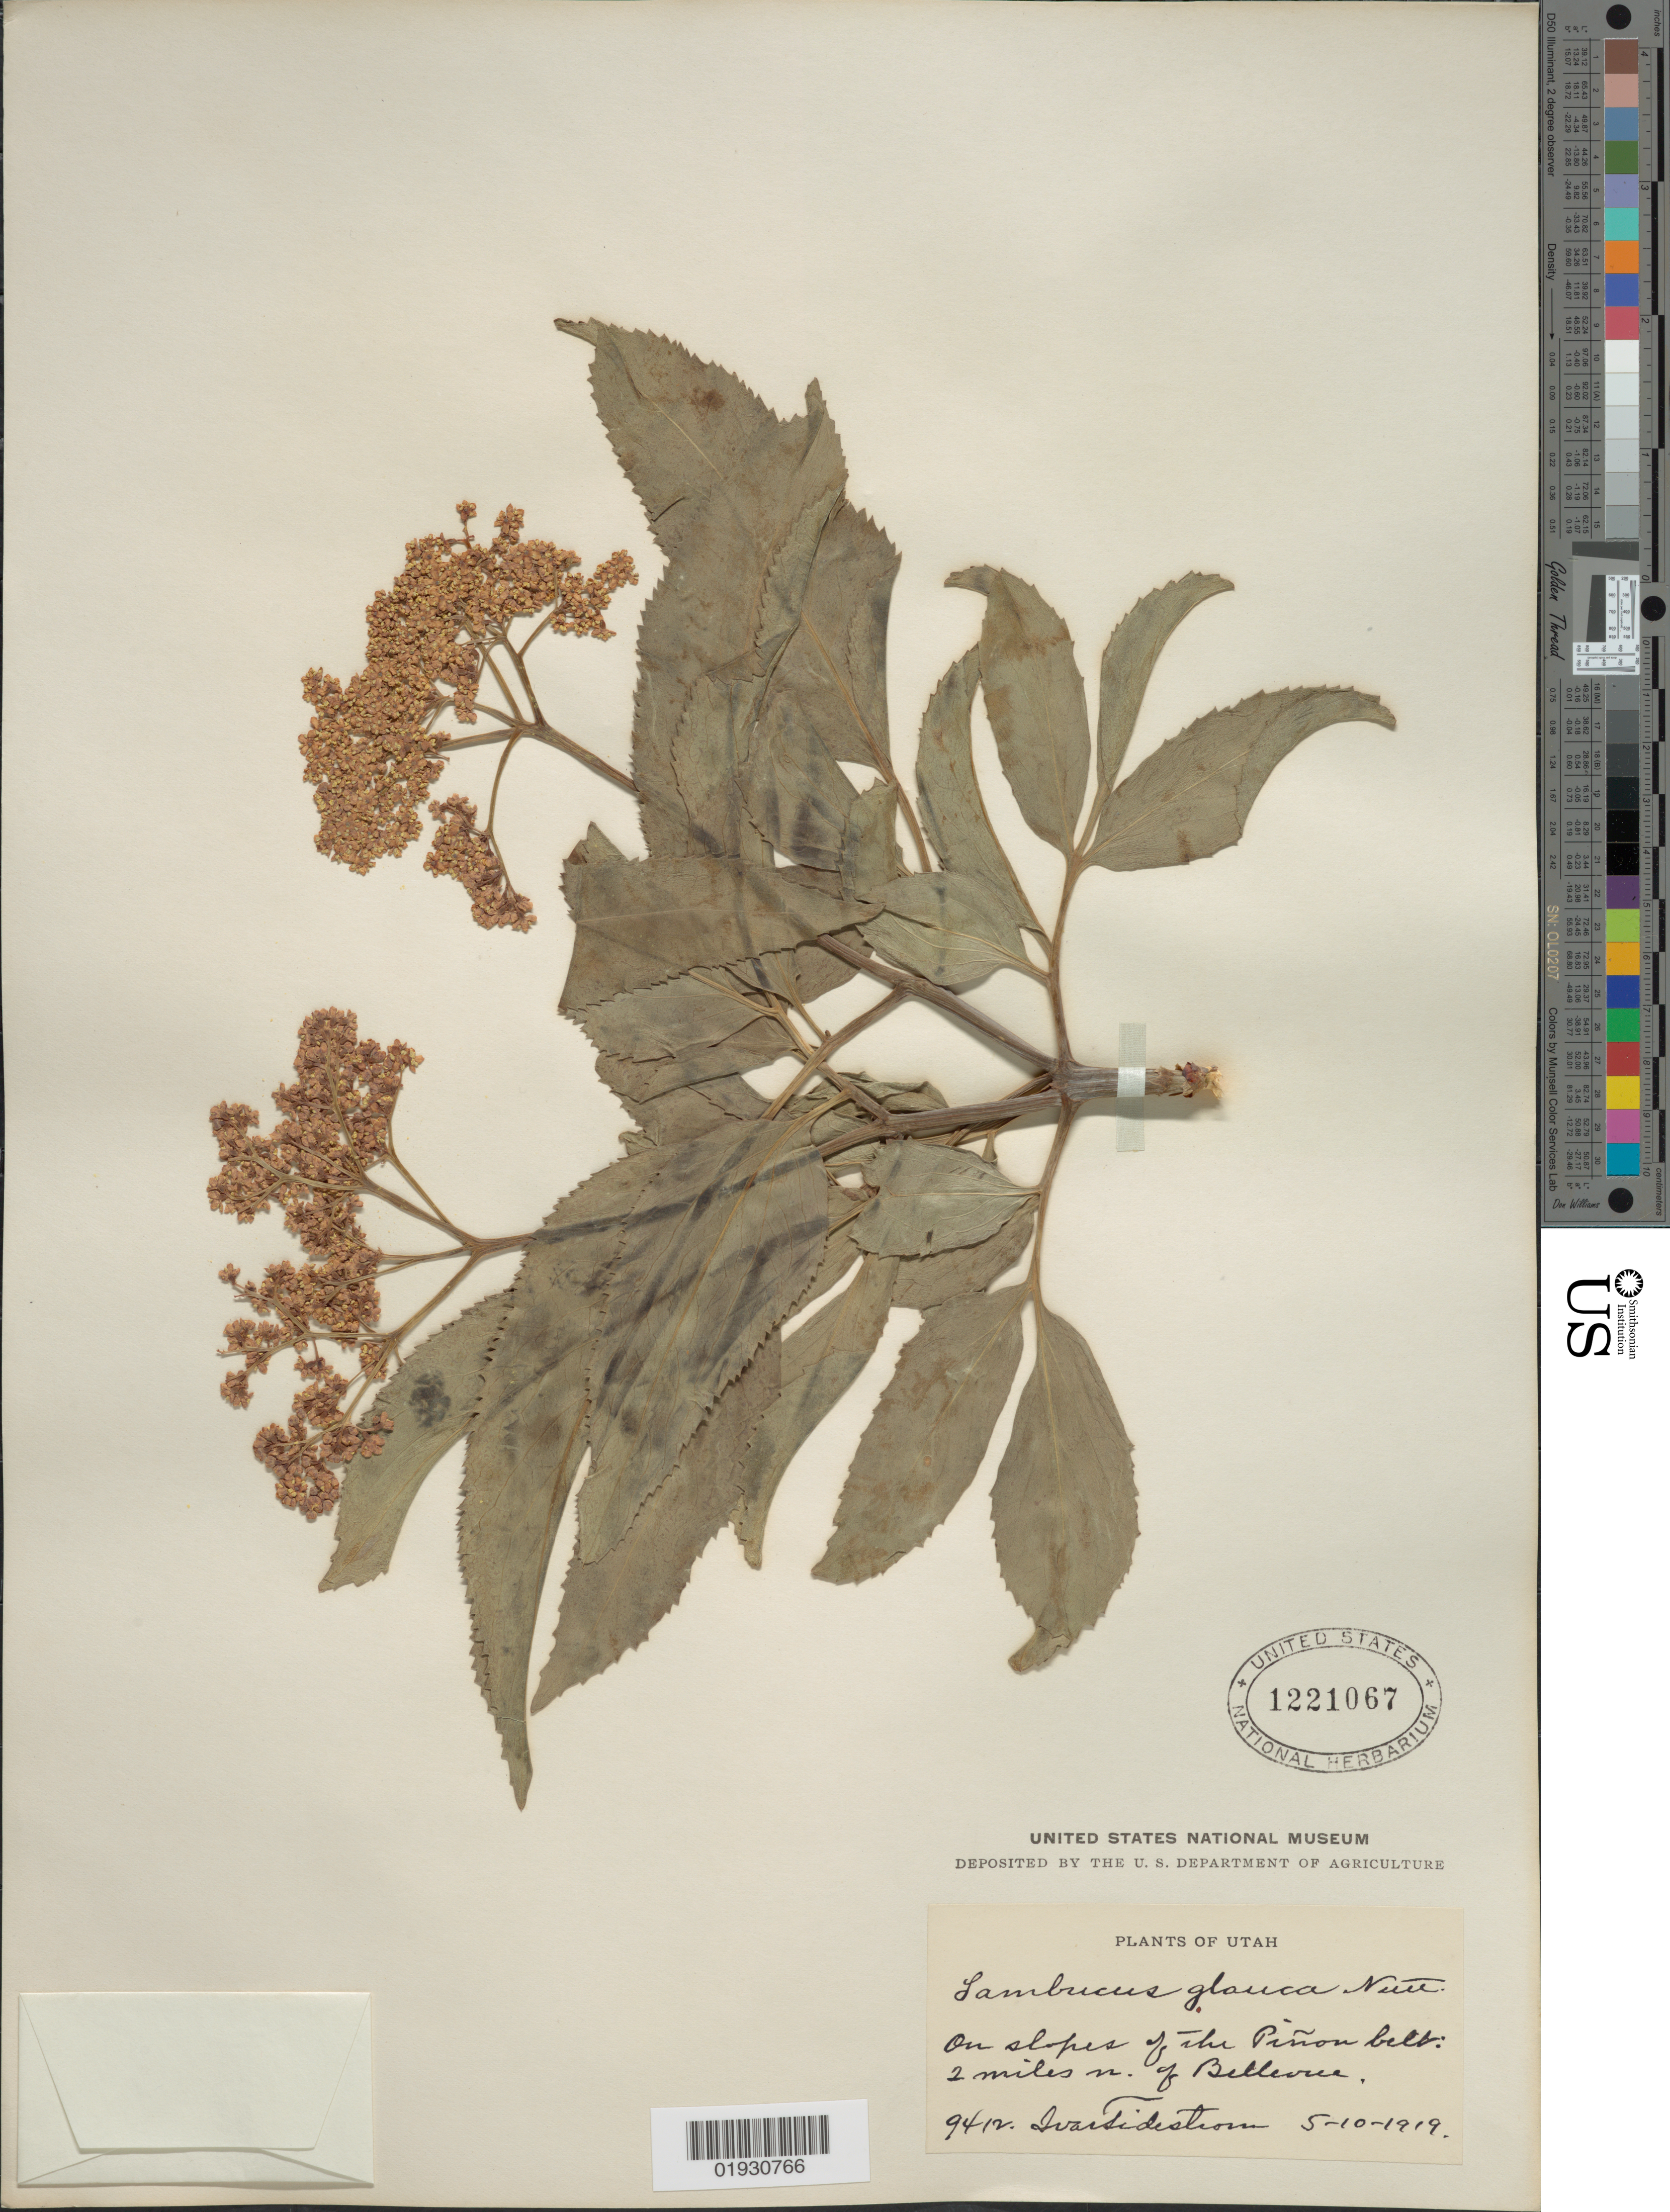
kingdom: Plantae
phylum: Tracheophyta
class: Magnoliopsida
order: Dipsacales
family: Viburnaceae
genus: Sambucus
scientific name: Sambucus cerulea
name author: Raf.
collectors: I. F. Tidestrom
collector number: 9412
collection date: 1919-10-05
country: United States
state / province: Utah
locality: On slopes of the Piñon belt: 2 miles n. of Bellevue.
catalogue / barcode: US 1221067